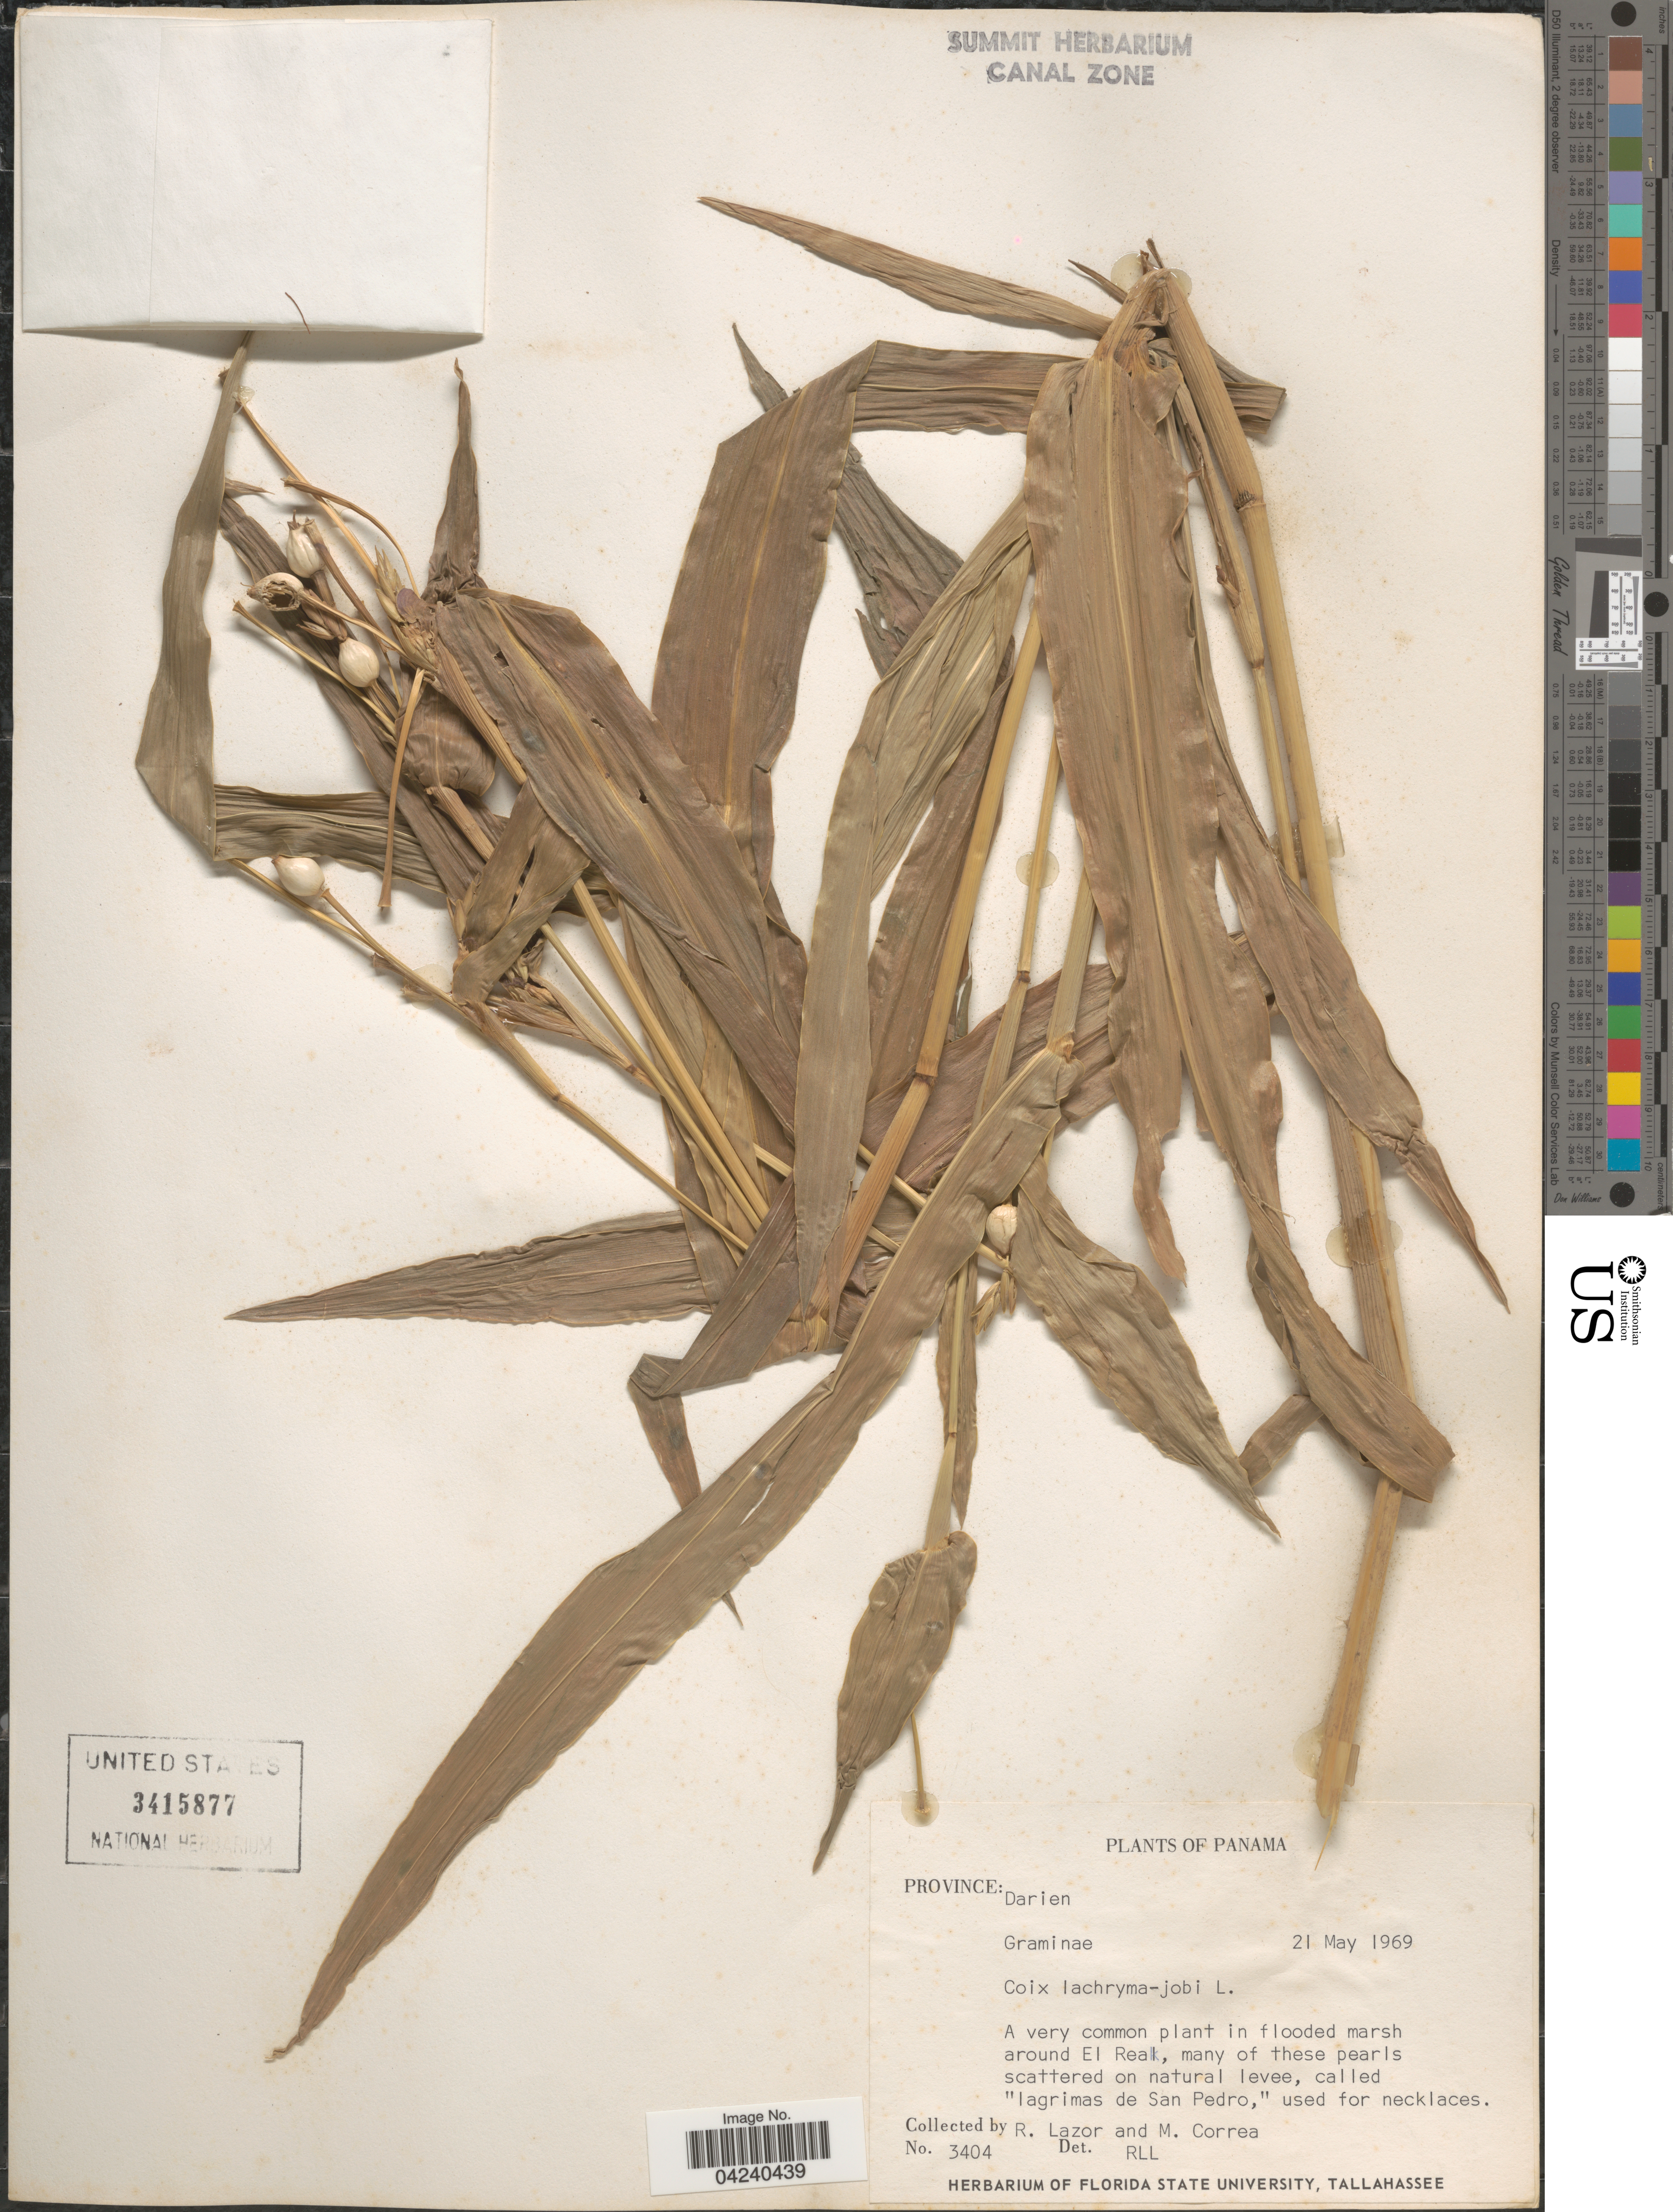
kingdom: Plantae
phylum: Tracheophyta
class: Liliopsida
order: Poales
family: Poaceae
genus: Coix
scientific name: Coix lacryma-jobi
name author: L.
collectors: R. L. Lazor & M. Correa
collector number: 3404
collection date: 1969-05-21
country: Panama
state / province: Darien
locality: In flooded marsh around El Real.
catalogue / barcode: US 3415877